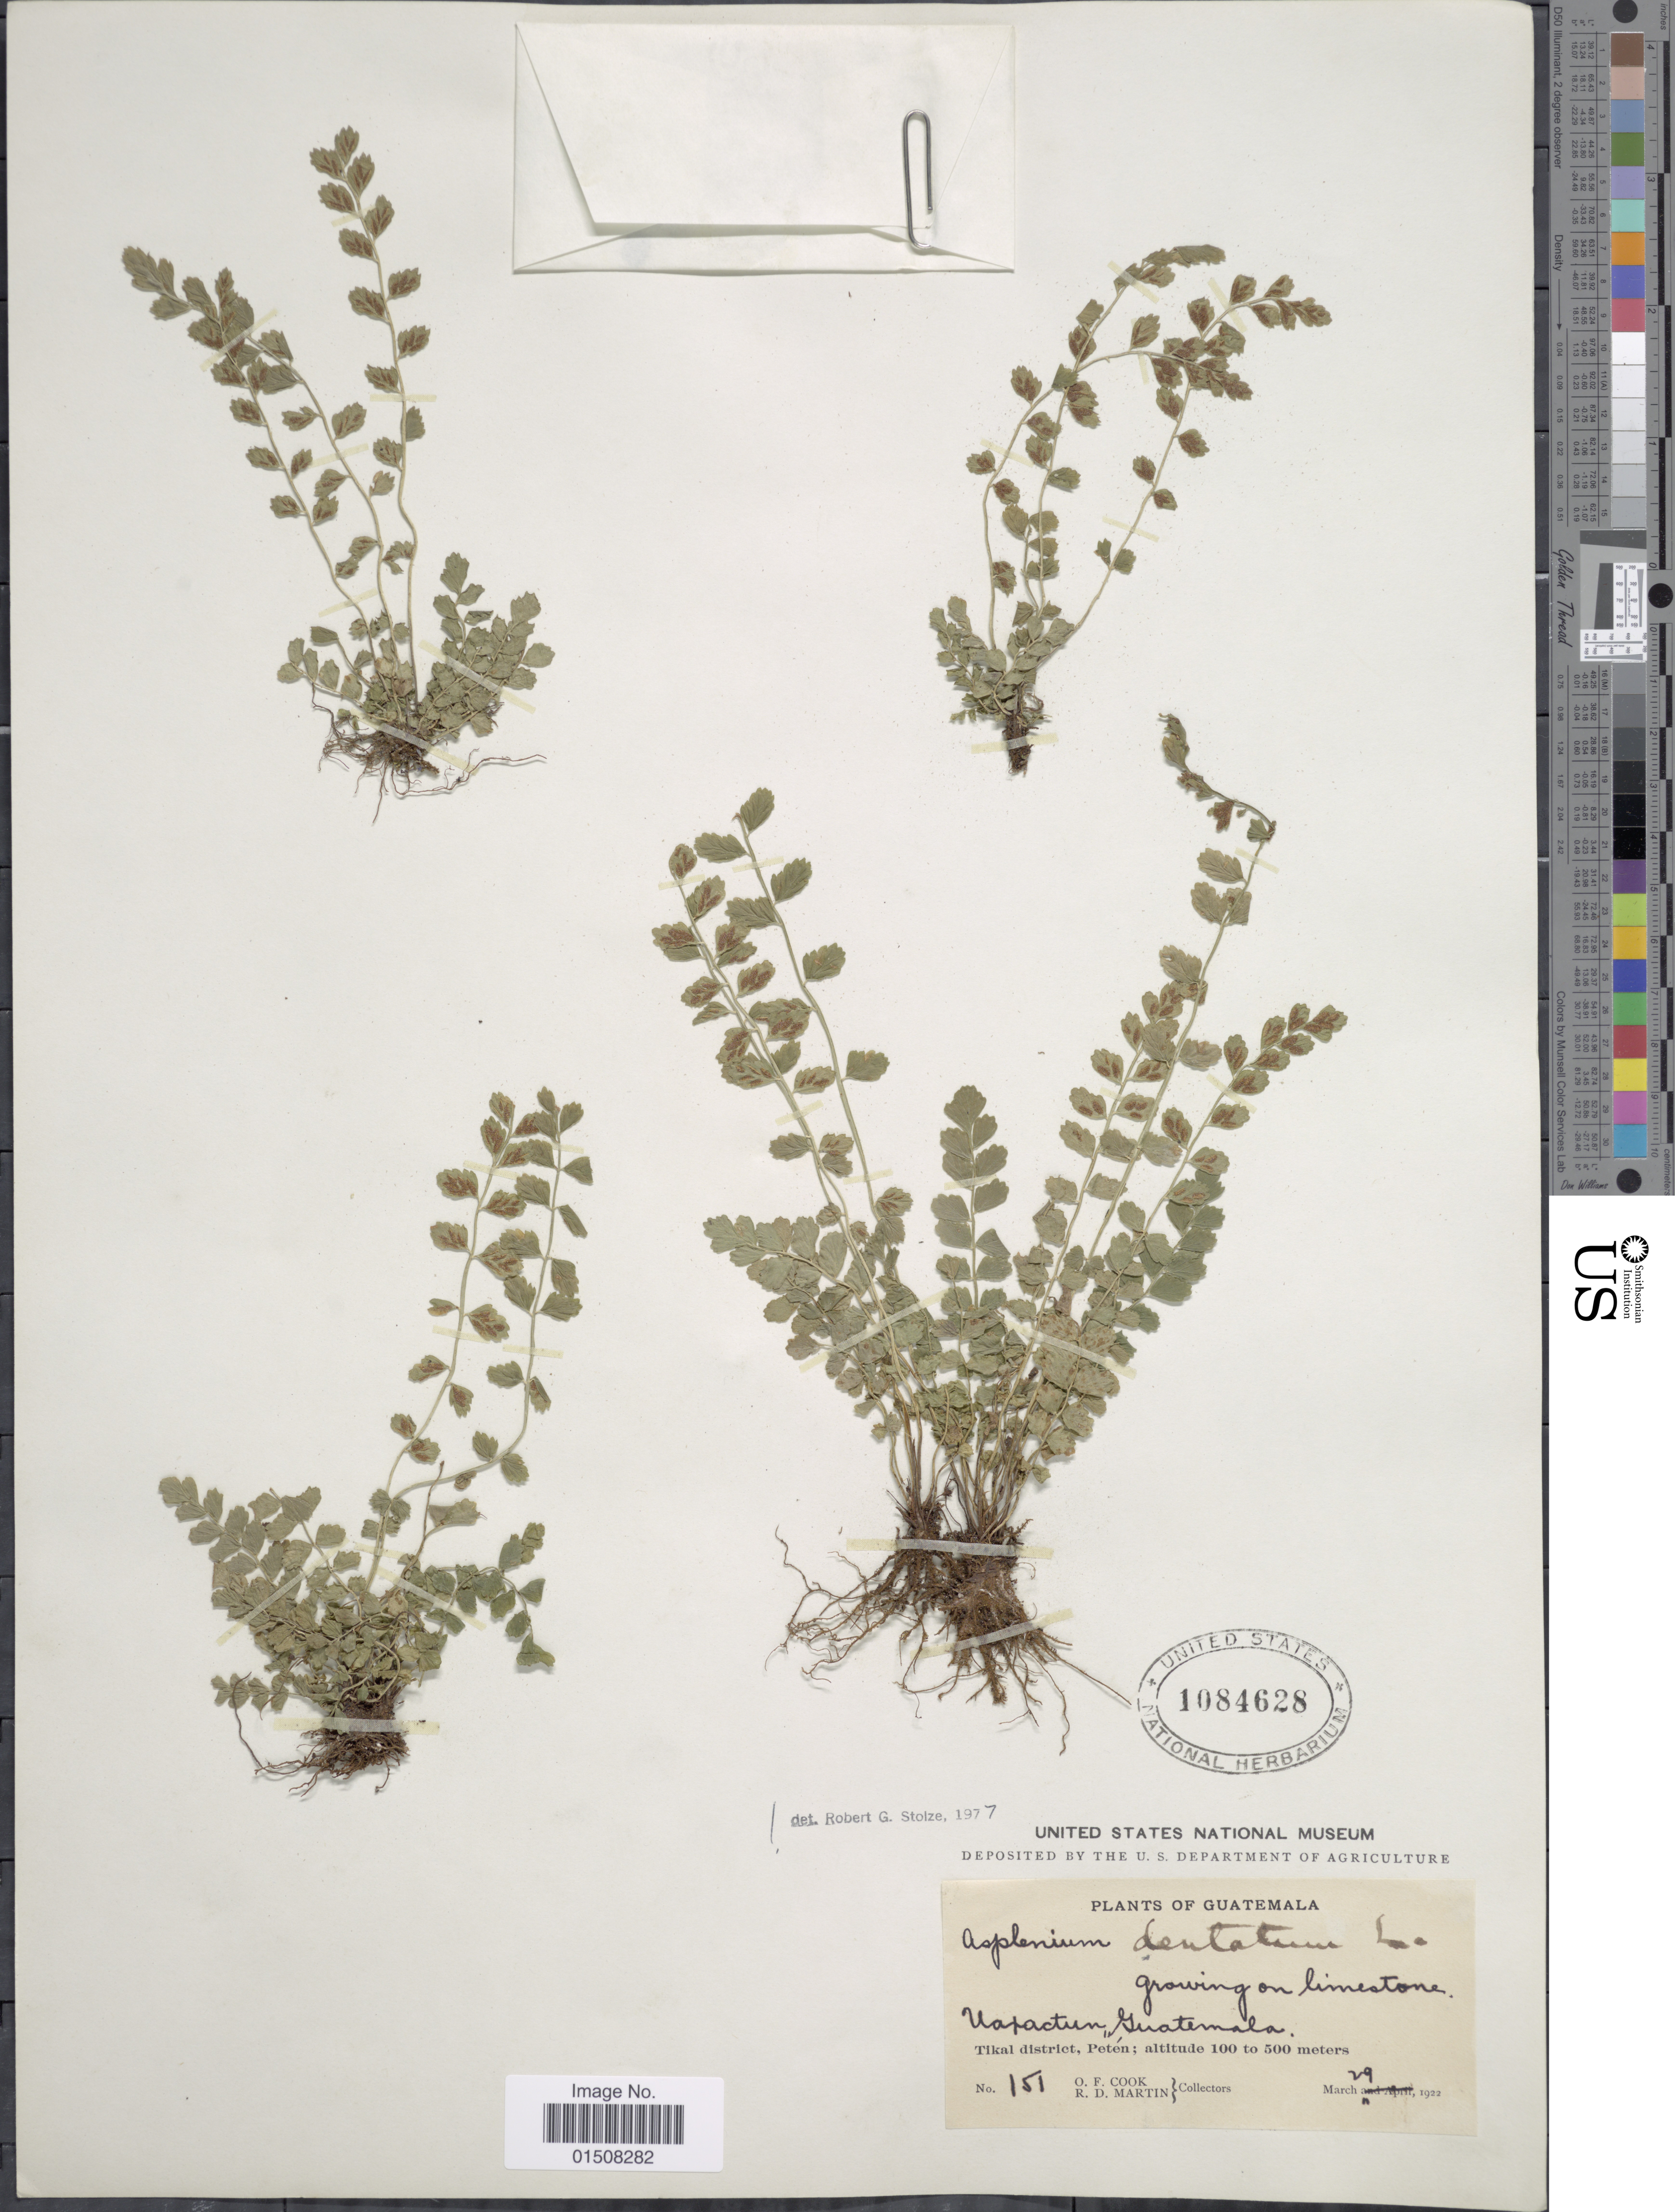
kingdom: Plantae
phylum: Tracheophyta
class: Polypodiopsida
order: Polypodiales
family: Aspleniaceae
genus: Asplenium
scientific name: Asplenium trichomanes-dentatum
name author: L.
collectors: O. F. Cook & R. D. Martin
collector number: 151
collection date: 1922-03-29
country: Guatemala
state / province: El Petén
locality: Tikal district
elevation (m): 100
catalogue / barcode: US 1084628